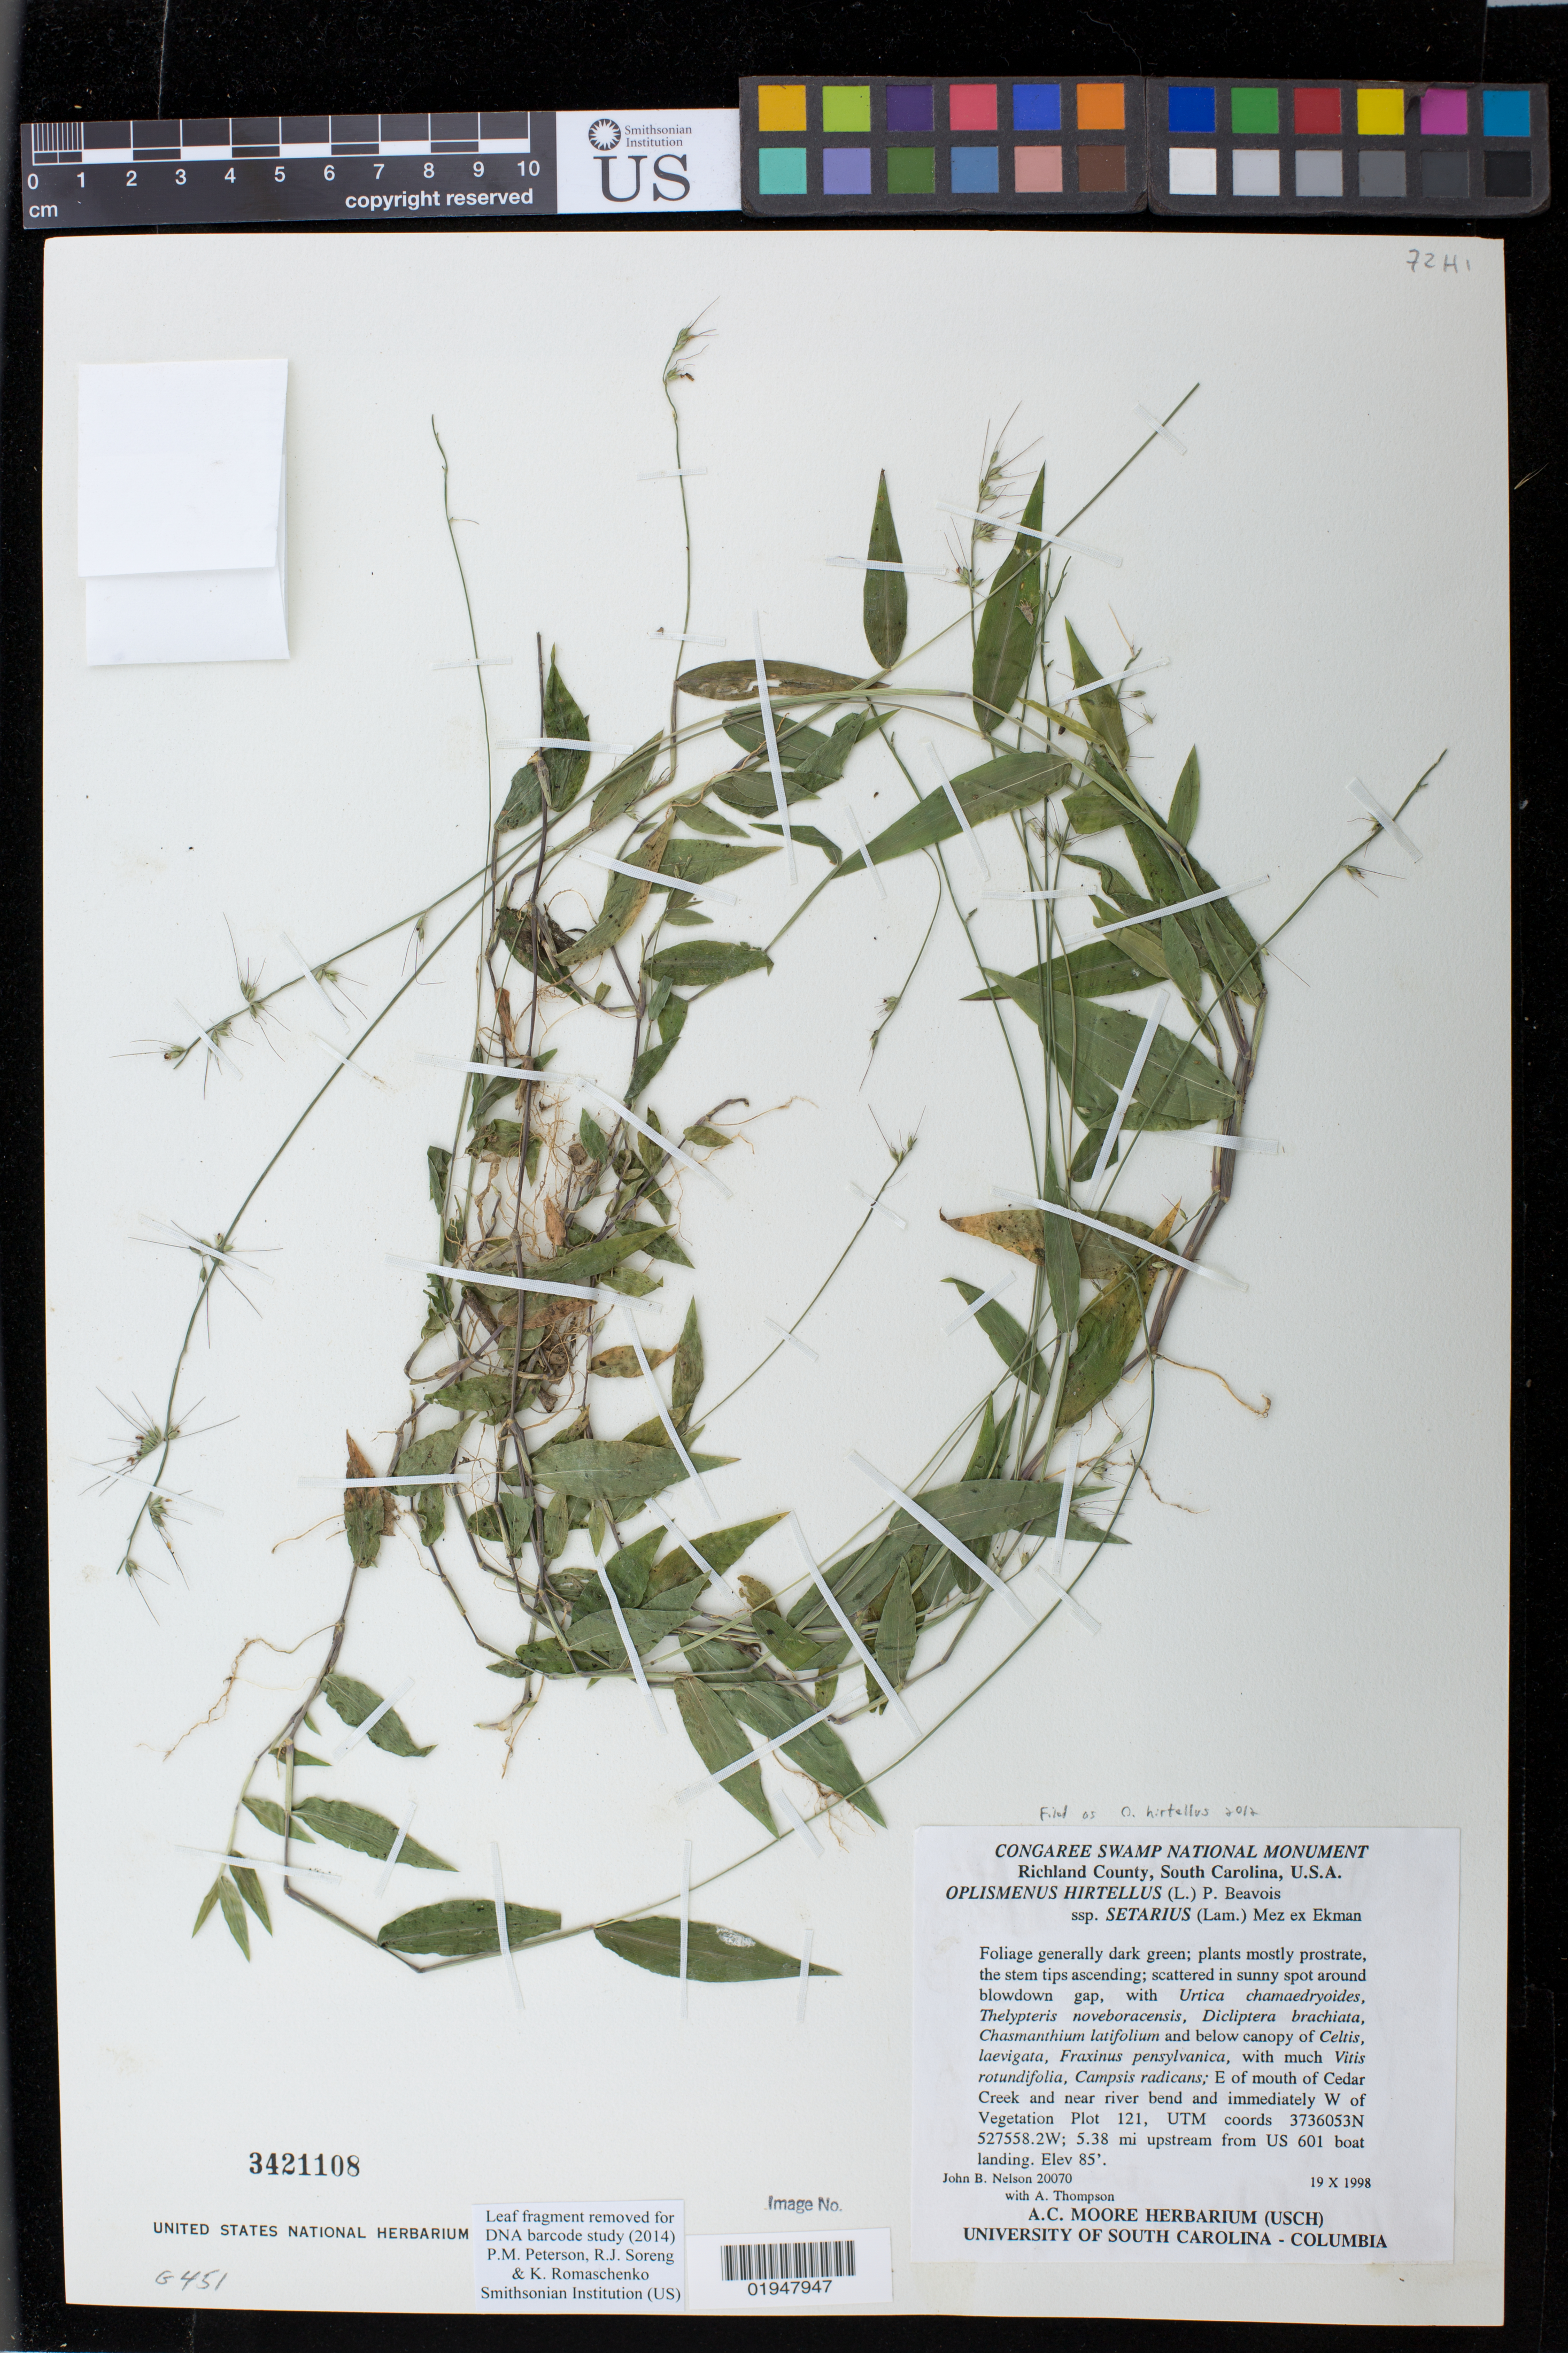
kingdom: Plantae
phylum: Tracheophyta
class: Liliopsida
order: Poales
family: Poaceae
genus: Oplismenus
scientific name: Oplismenus hirtellus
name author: (L.) P. Beauv.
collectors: J. B. Nelson & A. Thompson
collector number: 20070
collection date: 1998-10-19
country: United States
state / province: South Carolina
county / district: Richland County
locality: Congaree Swamp National Monument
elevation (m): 26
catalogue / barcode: US 3421108